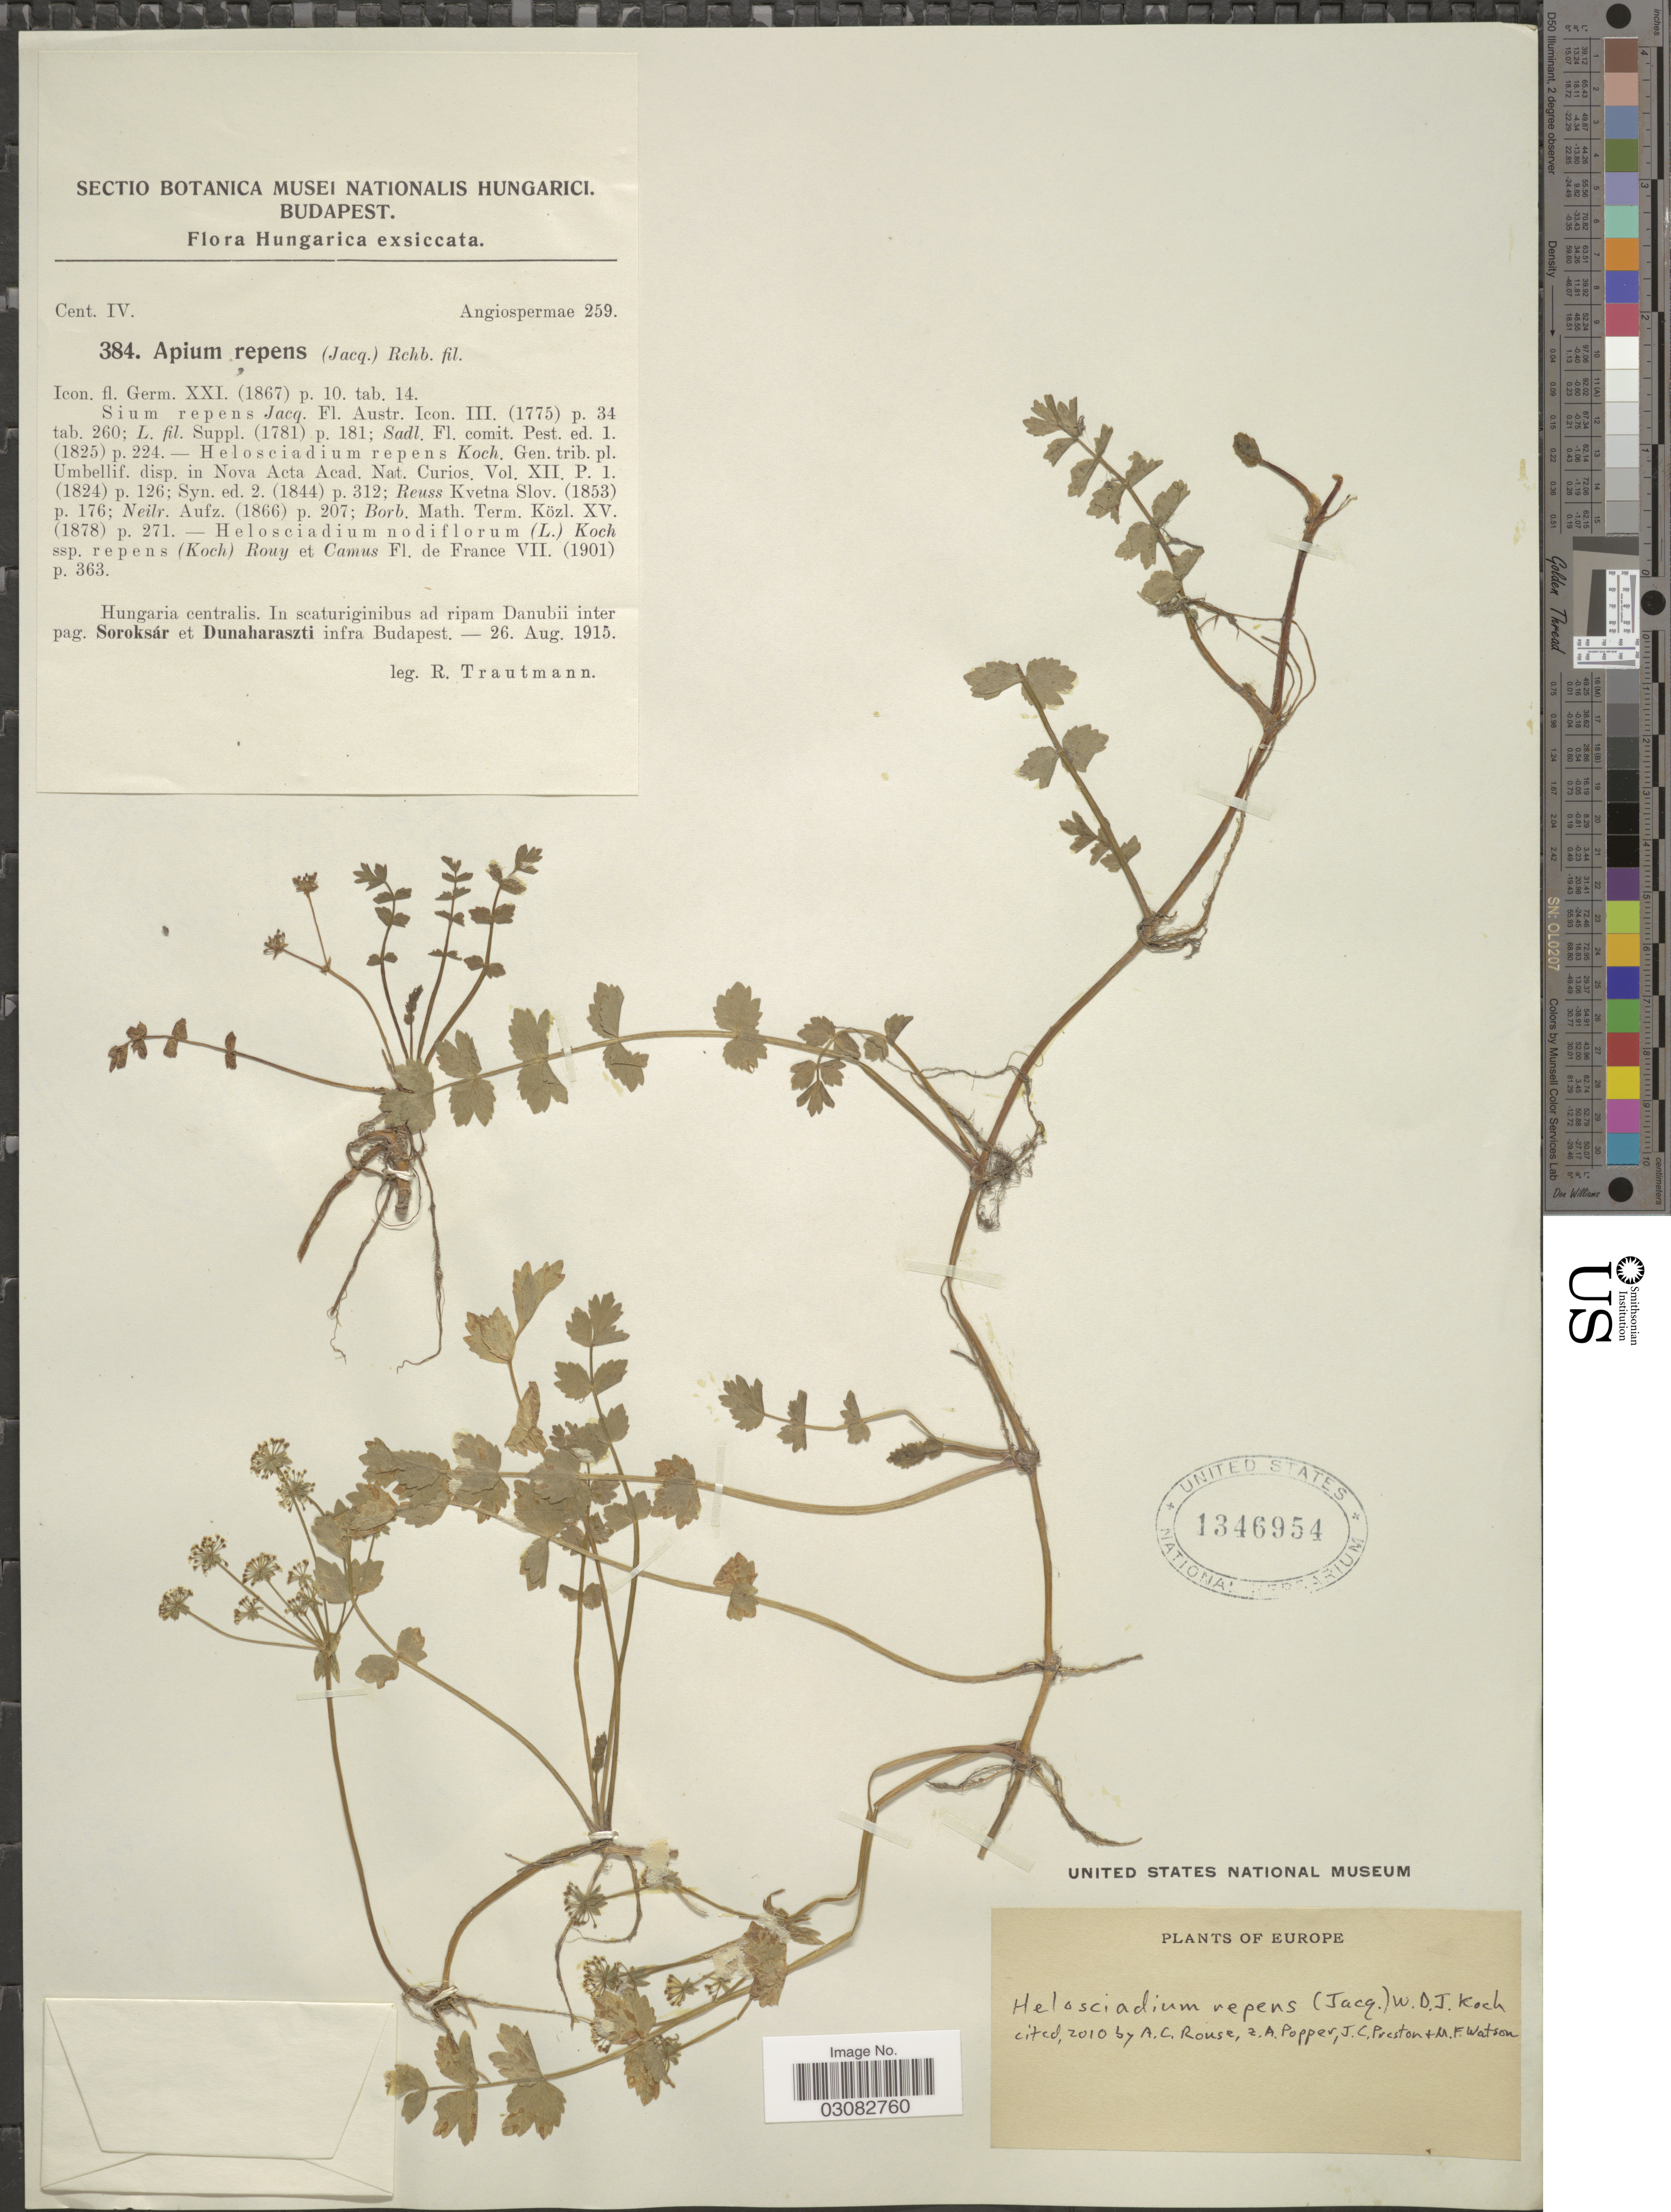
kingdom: Plantae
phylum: Tracheophyta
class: Magnoliopsida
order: Apiales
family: Apiaceae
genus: Apium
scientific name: Apium repens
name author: (Jacq.) Lag.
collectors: R. Trautmann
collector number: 384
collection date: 1915-08-26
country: Hungary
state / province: Budapest, Capital District of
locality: Hungaria centralis. Ad ripam Danubii inter pag. Soroksár et Dunaharaszti infra Budapest.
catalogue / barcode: US 1346954